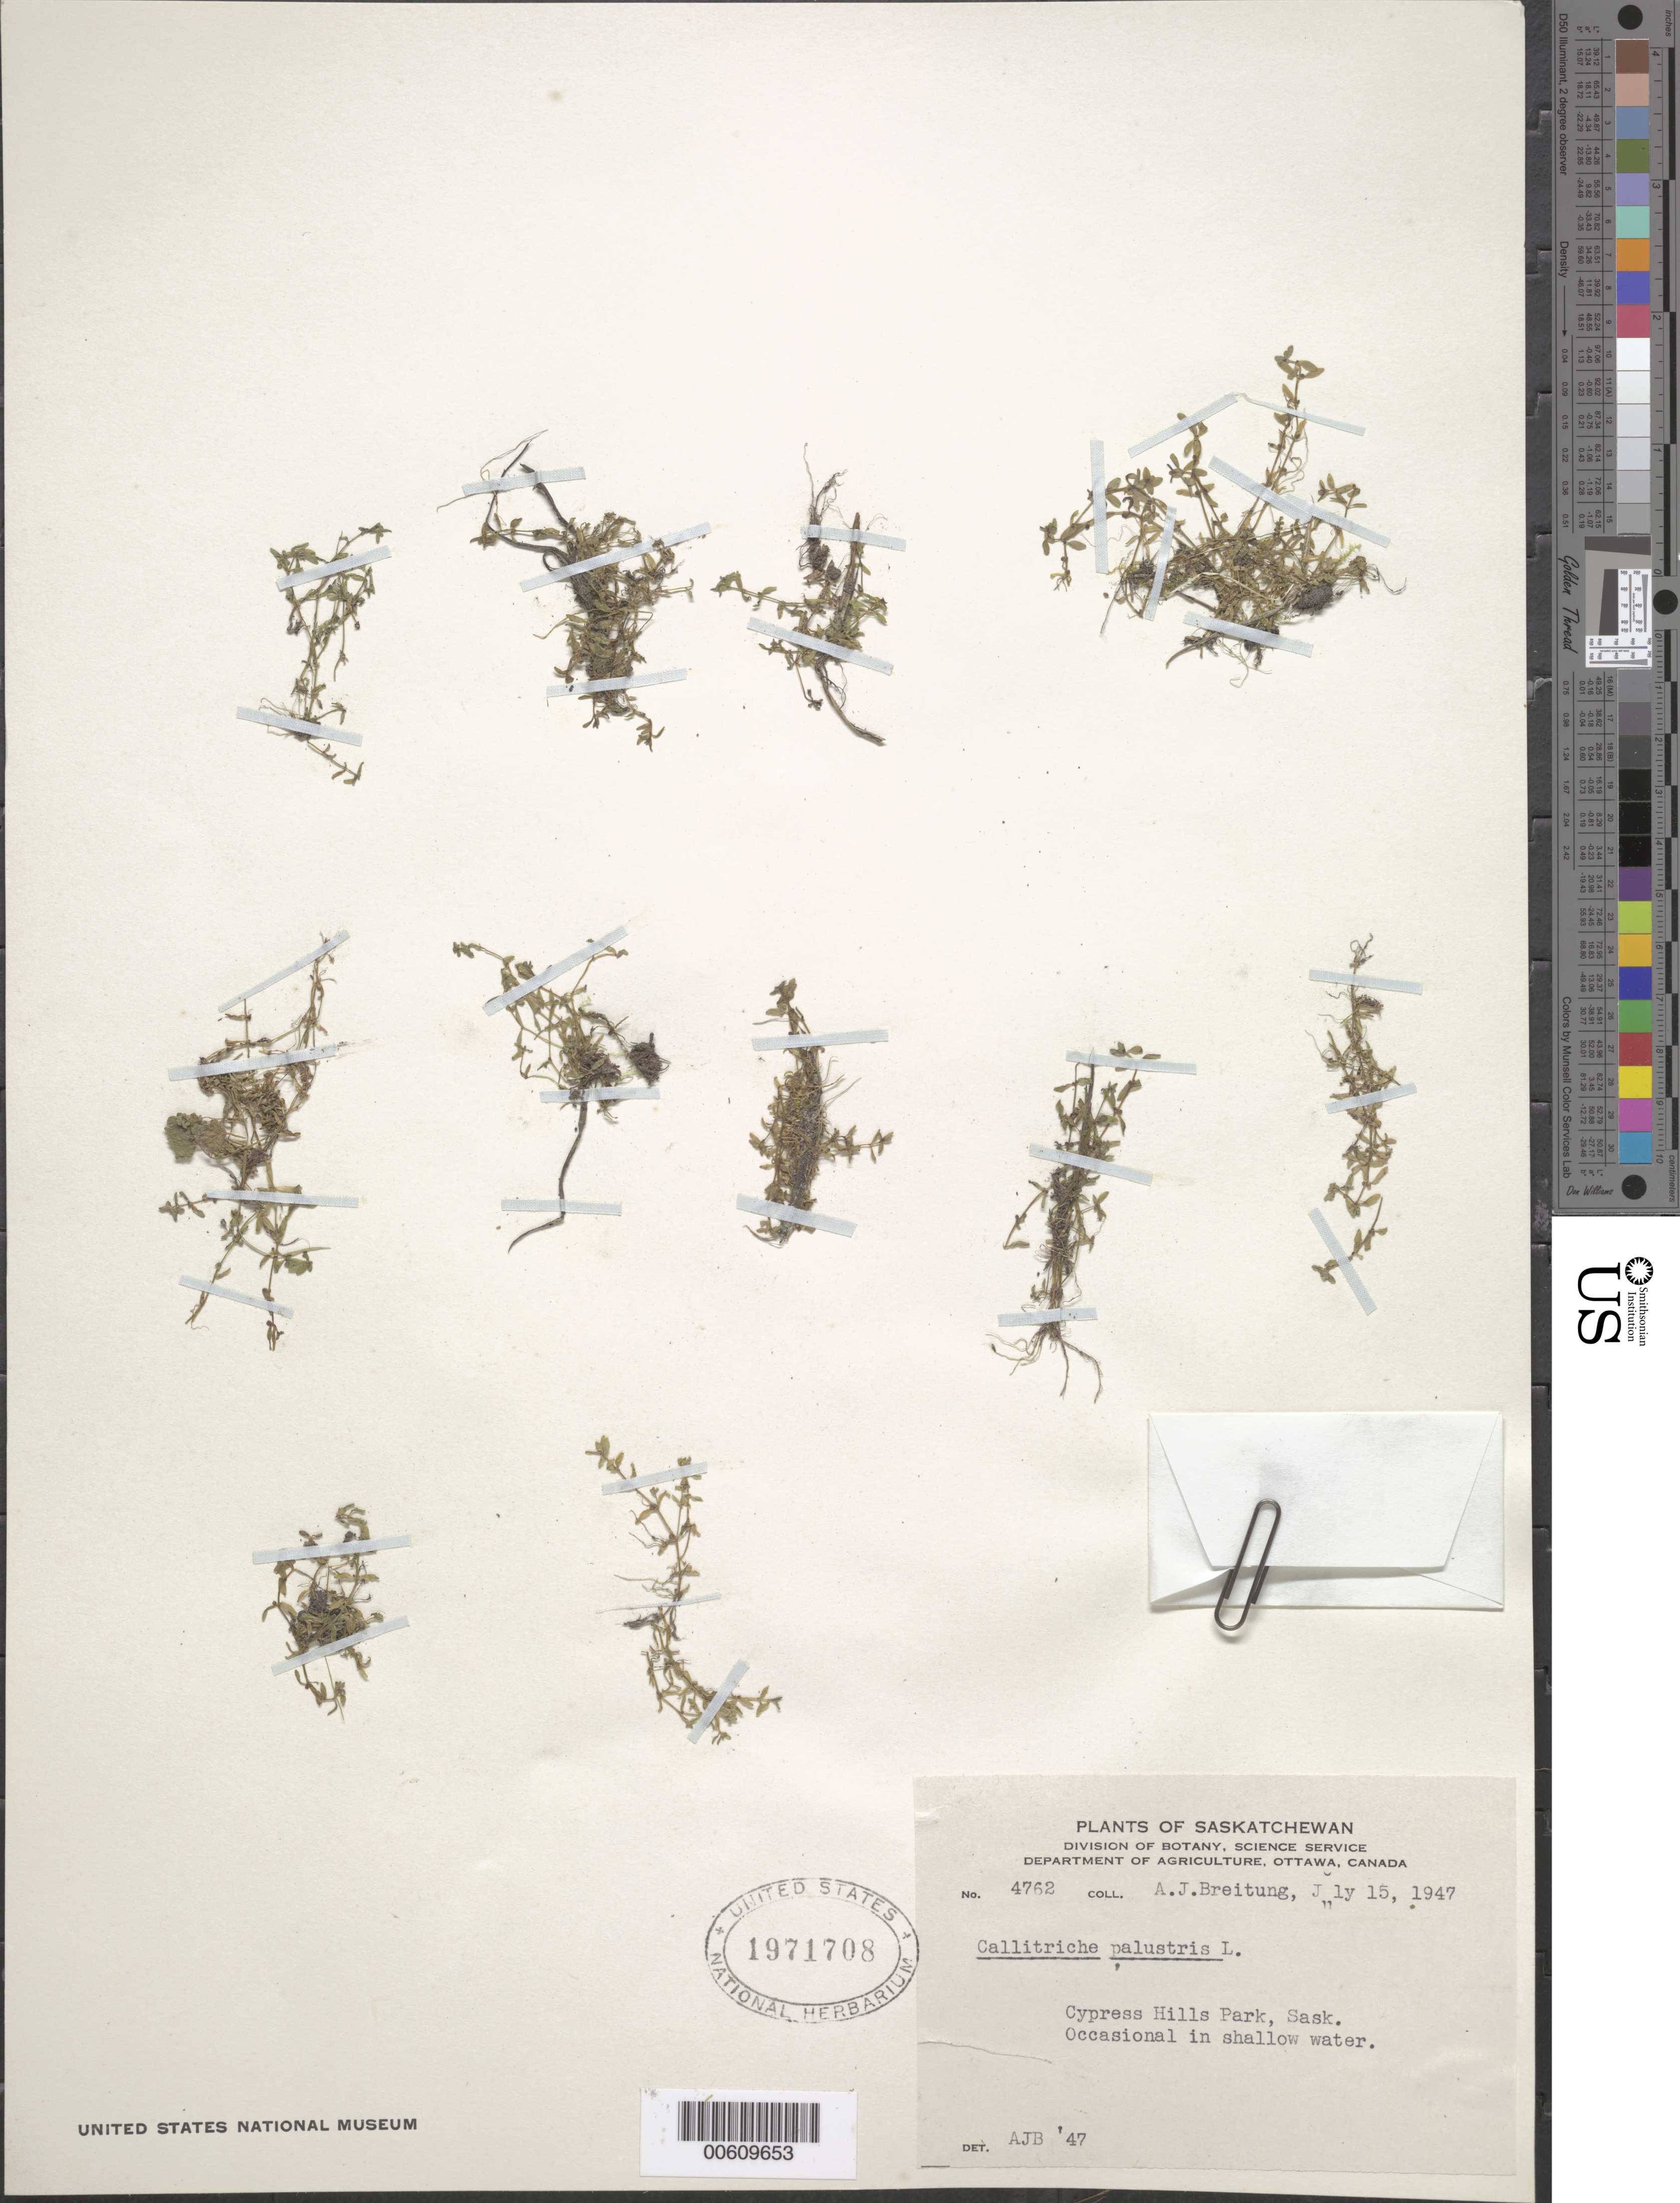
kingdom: Plantae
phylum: Tracheophyta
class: Magnoliopsida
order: Lamiales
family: Plantaginaceae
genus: Callitriche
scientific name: Callitriche verna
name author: L.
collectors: A. J. Breitung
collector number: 4762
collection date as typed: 15 Jul 1947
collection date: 1947-07-15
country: Canada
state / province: Saskatchewan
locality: Cypress Hills Park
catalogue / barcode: US 1971708